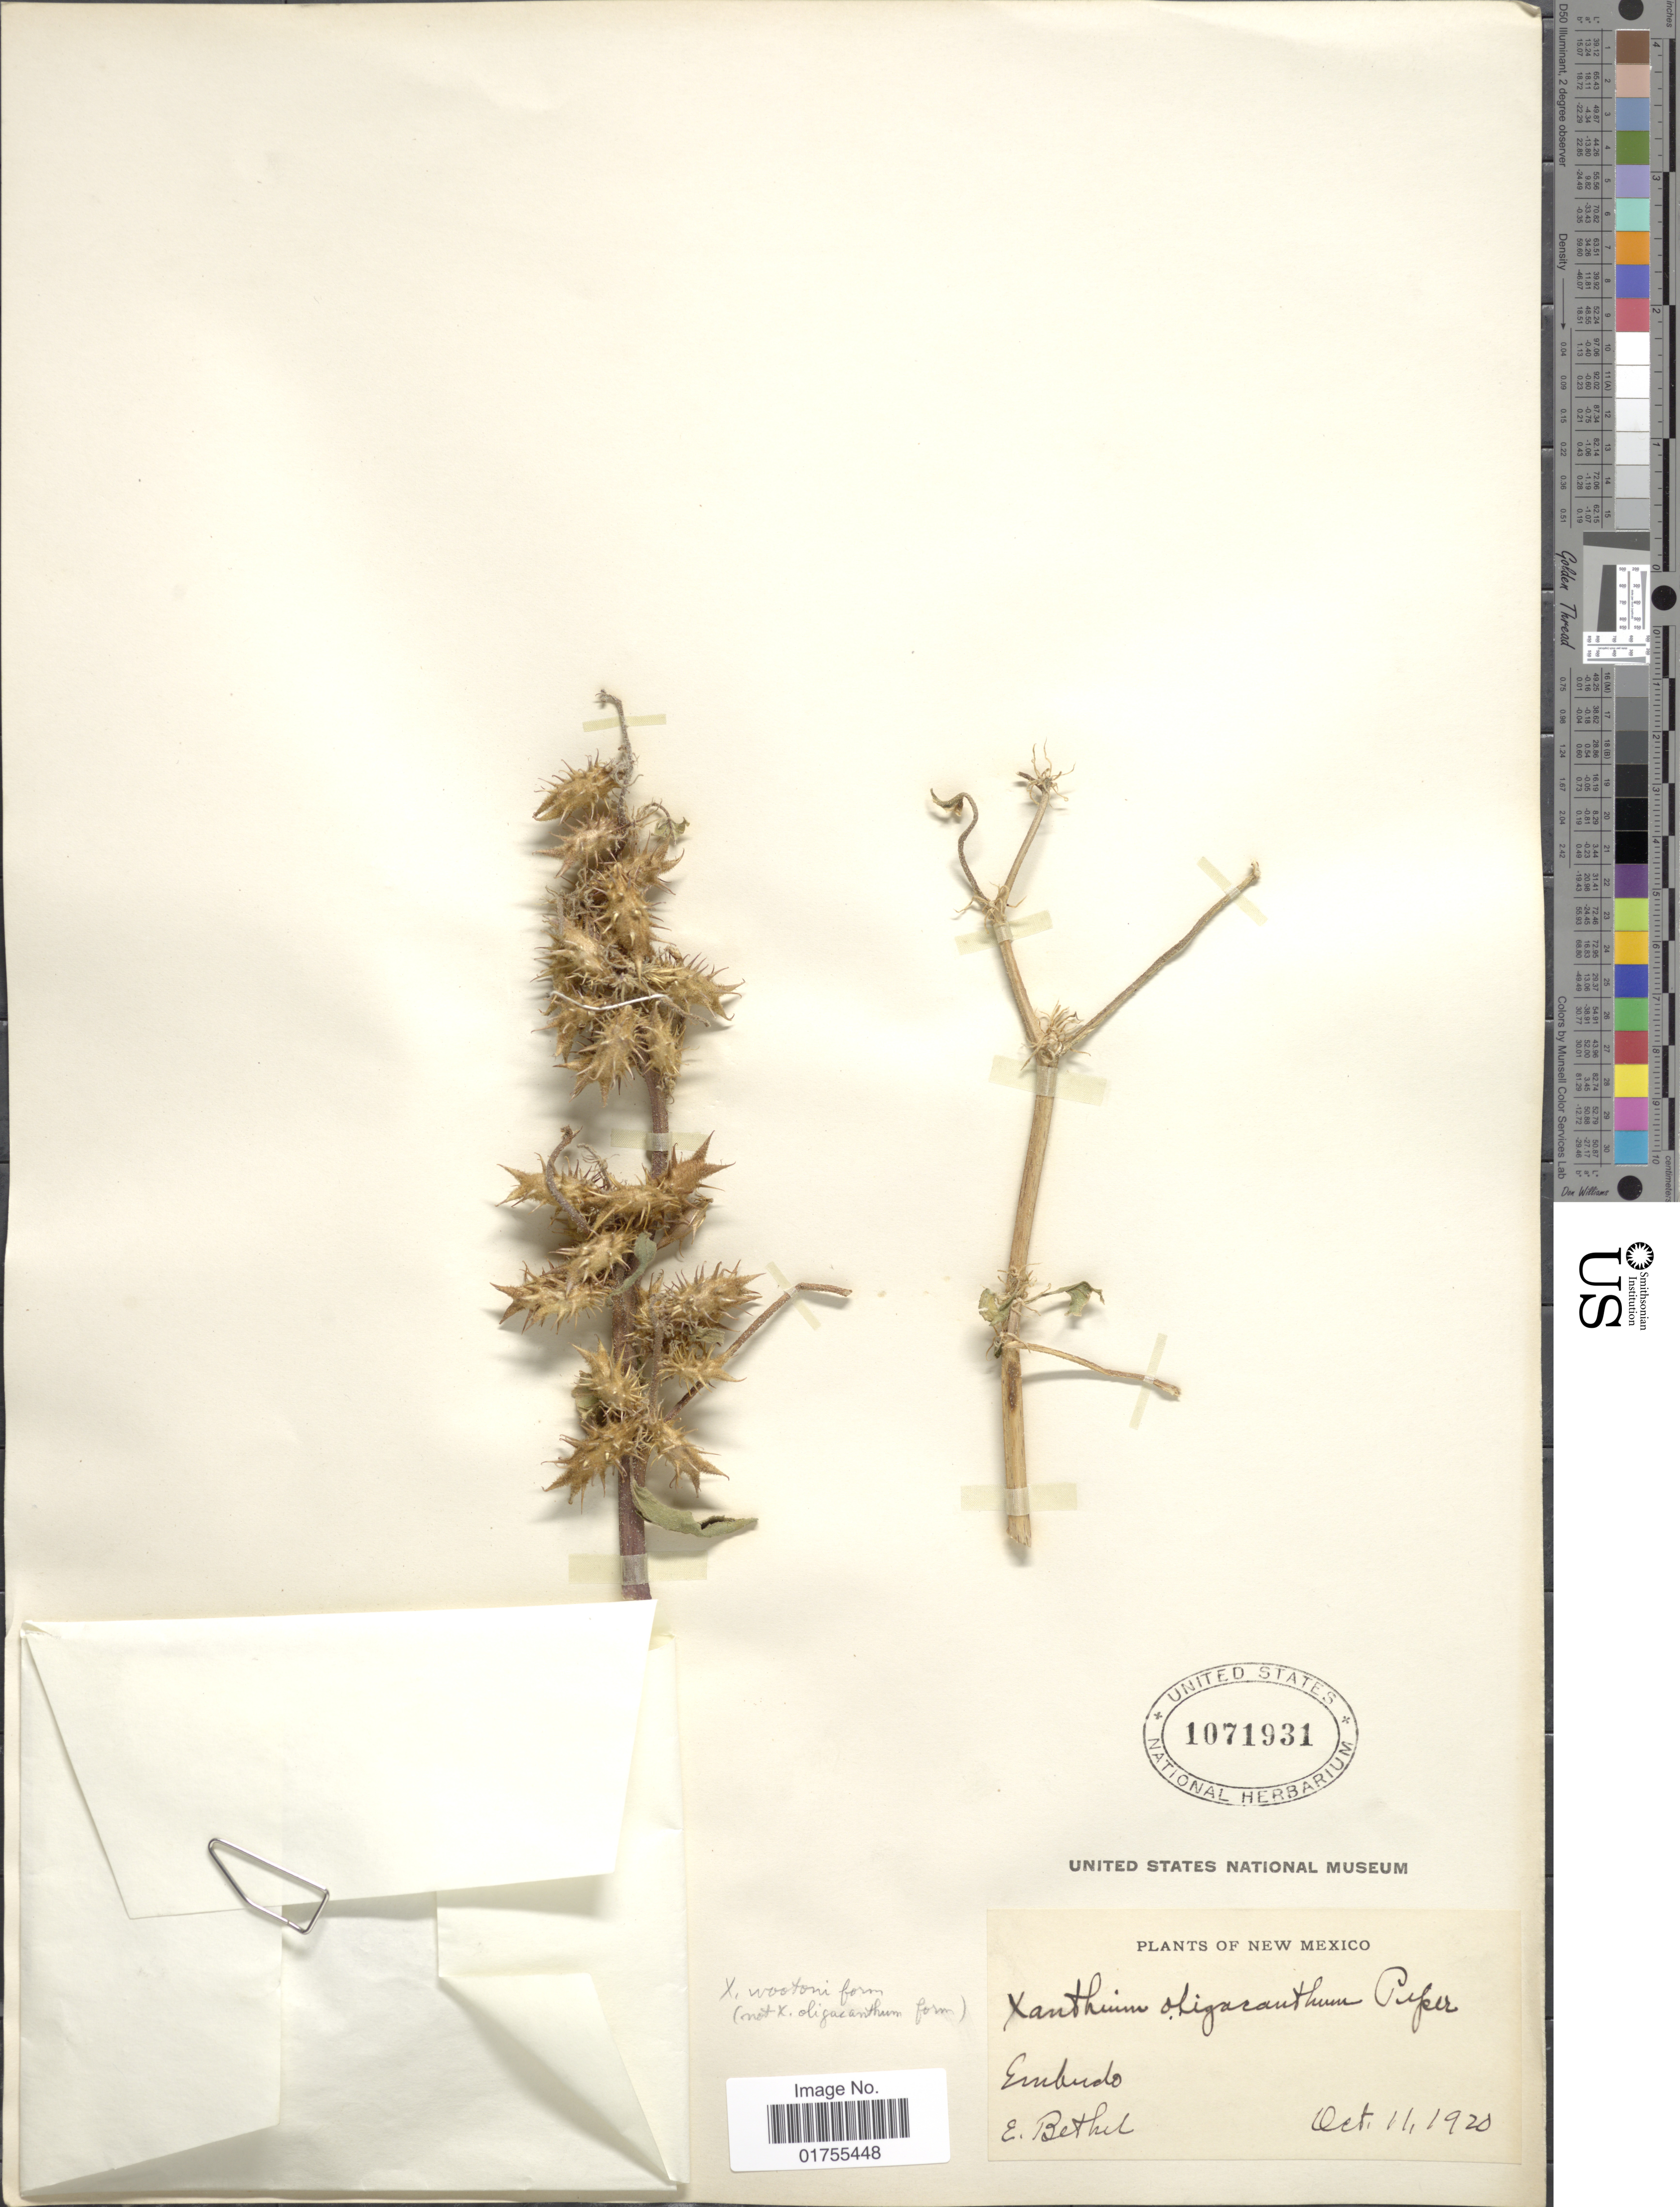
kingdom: Plantae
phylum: Tracheophyta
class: Magnoliopsida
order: Asterales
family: Asteraceae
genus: Xanthium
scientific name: Xanthium wootoni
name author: Cockerell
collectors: E. Bethel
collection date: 1920-10-11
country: United States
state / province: New Mexico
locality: Embudo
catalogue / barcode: US 1071931